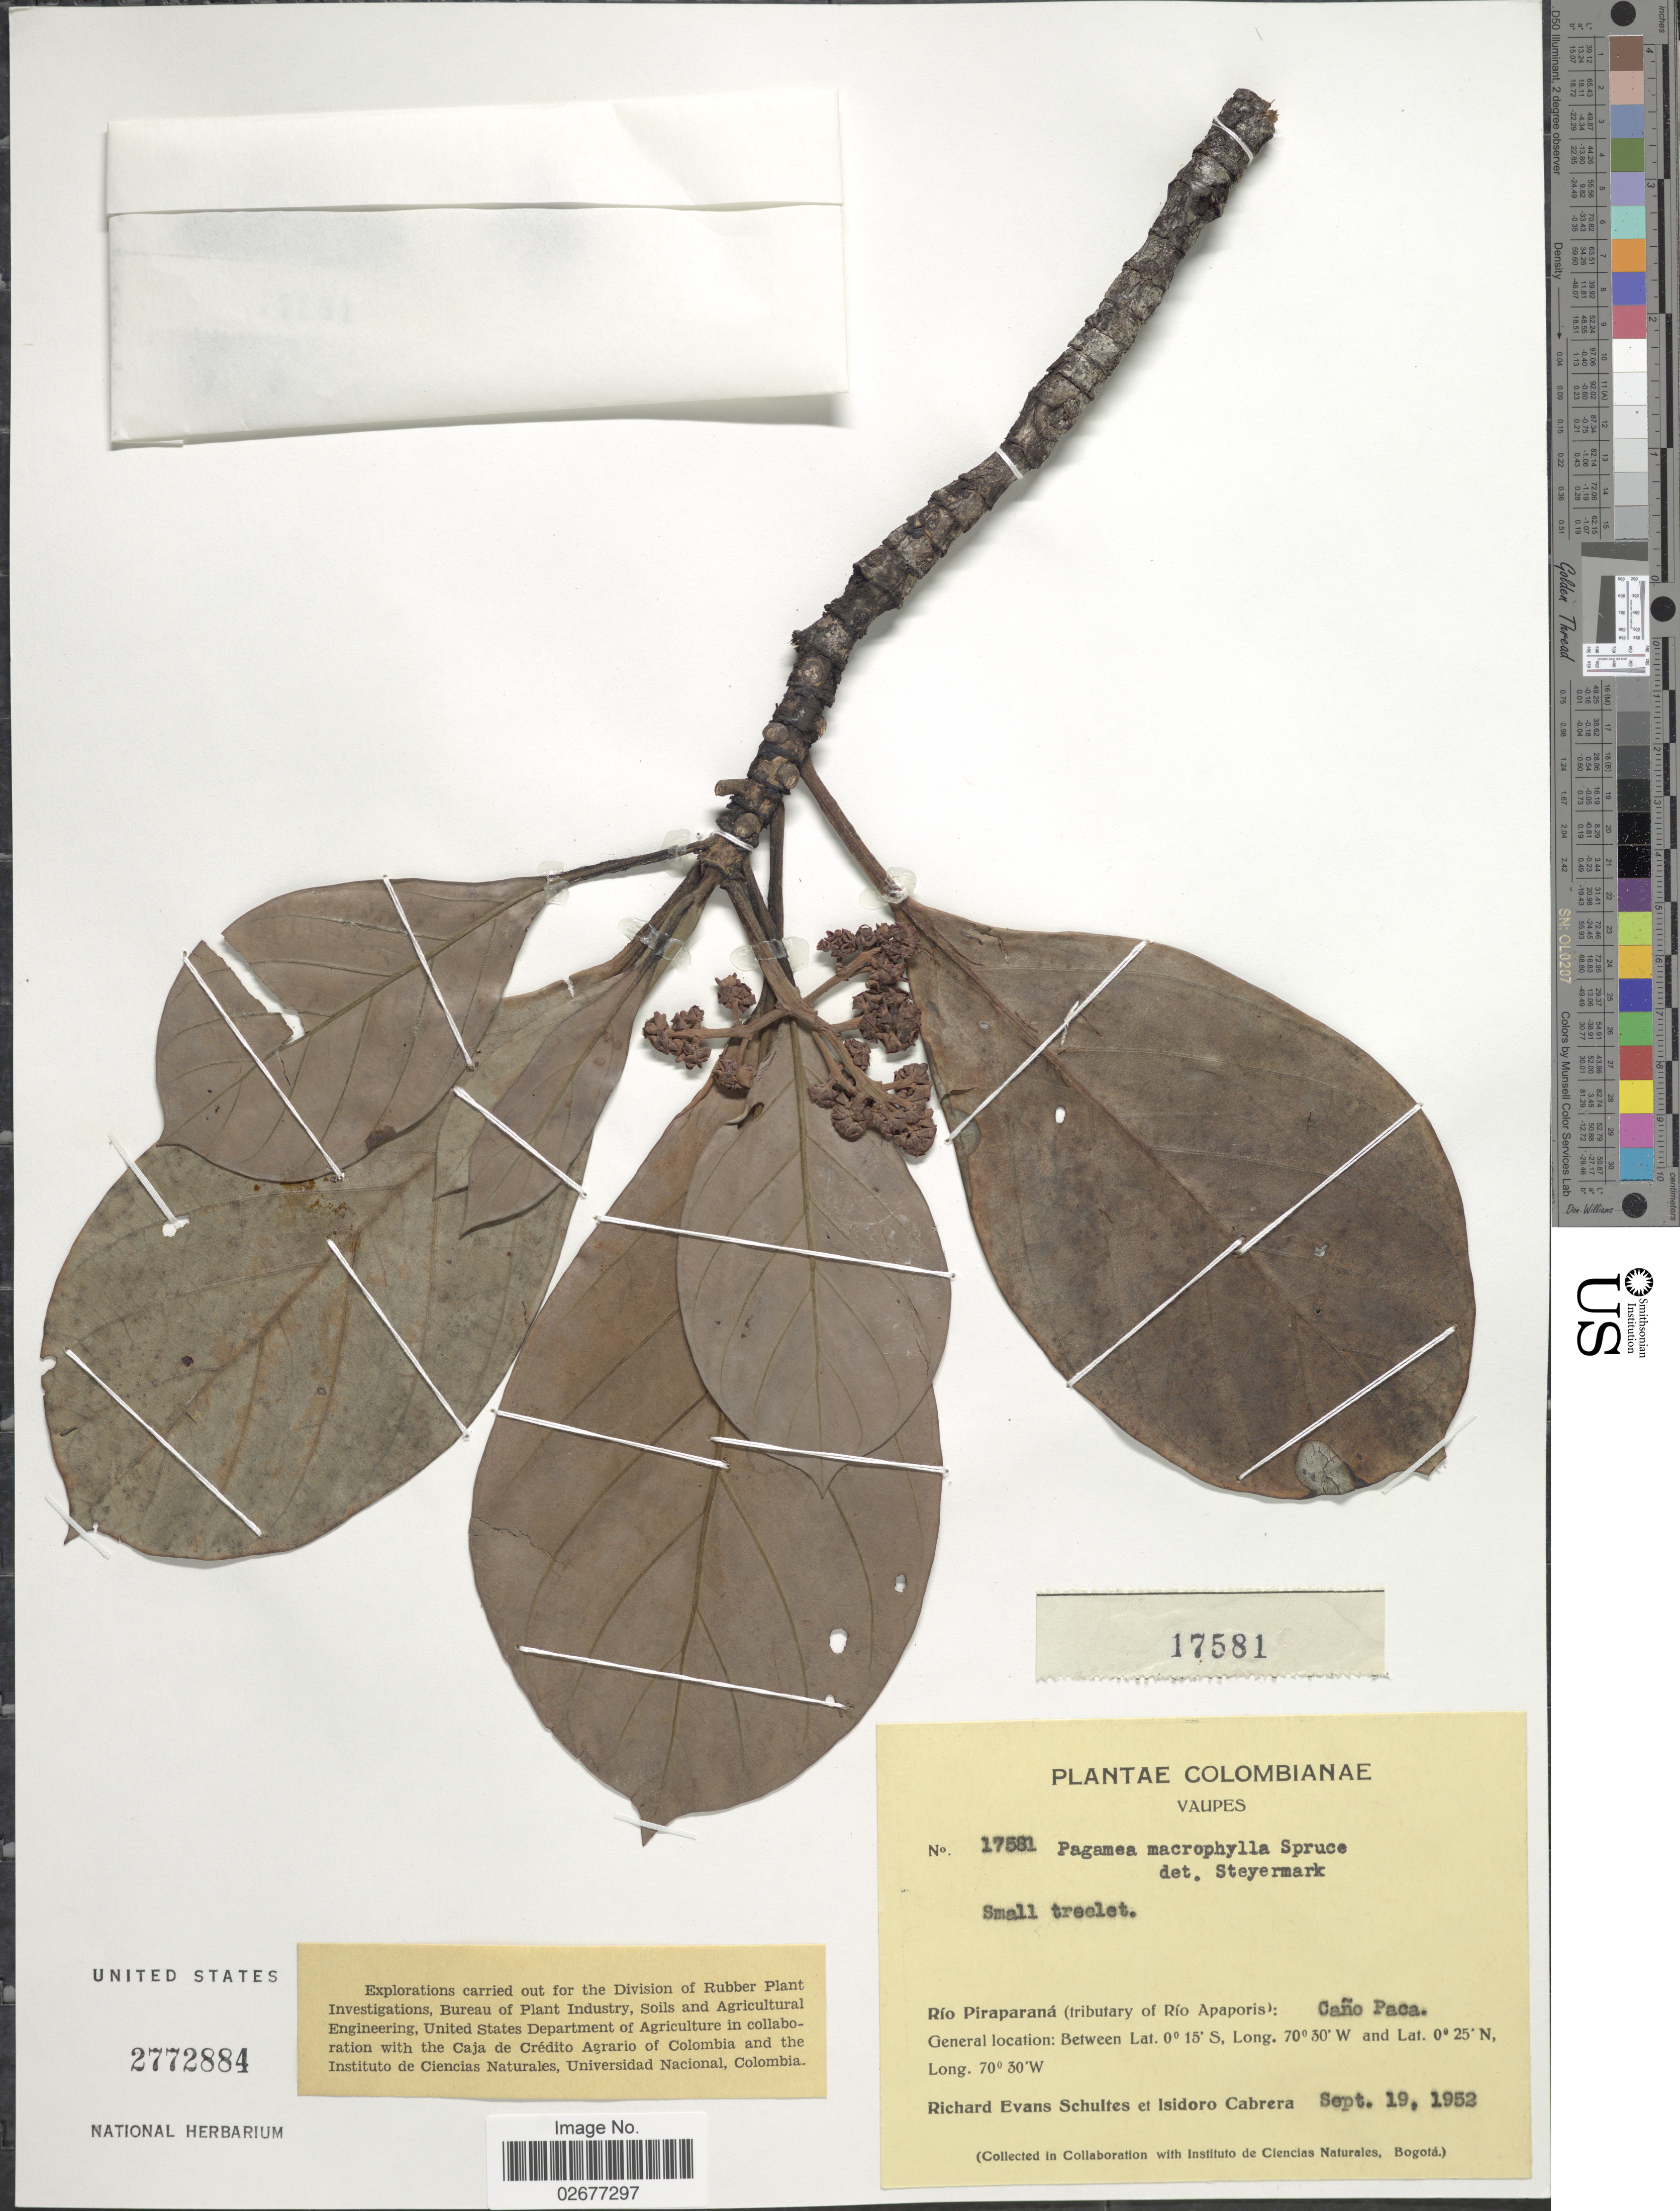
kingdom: Plantae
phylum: Tracheophyta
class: Magnoliopsida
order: Gentianales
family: Rubiaceae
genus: Pagamea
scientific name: Pagamea macrophylla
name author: Spruce ex Benth.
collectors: R. E. Schultes & I. Cabrera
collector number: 17581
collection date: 1952-09-19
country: Colombia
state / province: Vaupés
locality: Rio Piraparana (tributary of Rio Apaporis): Cano Paca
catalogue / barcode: US 2772884